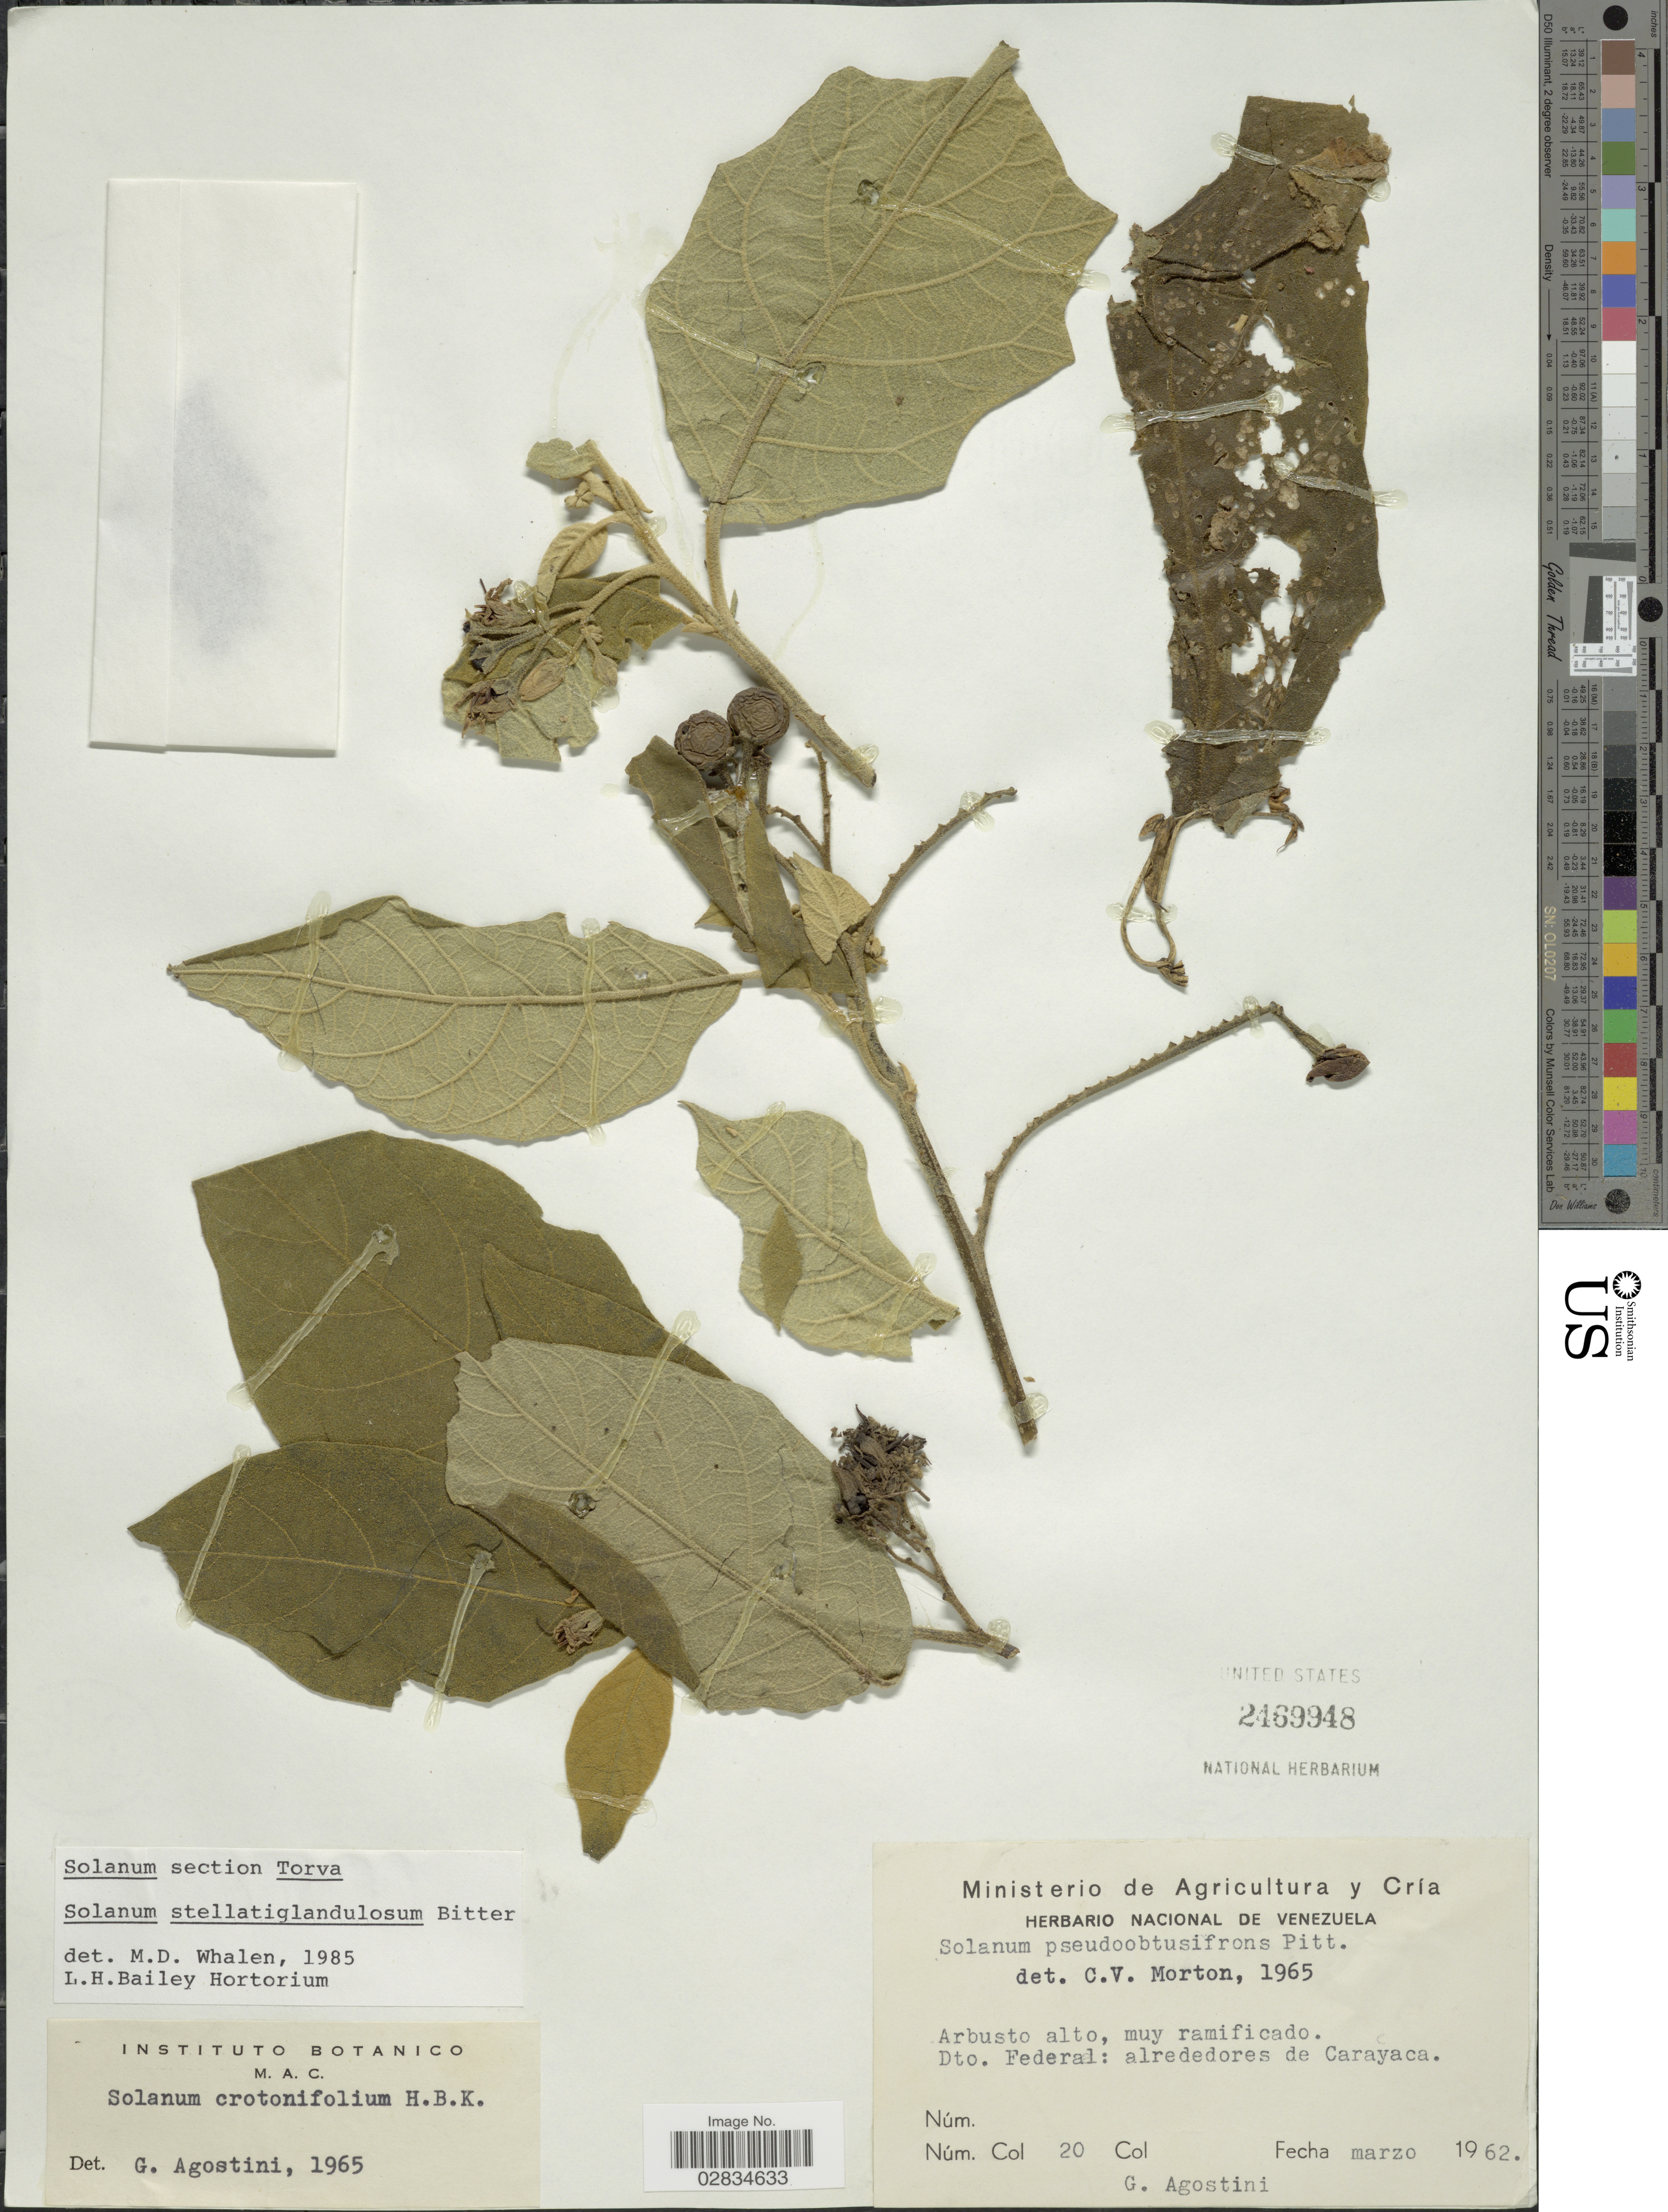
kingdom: Plantae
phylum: Tracheophyta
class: Magnoliopsida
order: Solanales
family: Solanaceae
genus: Solanum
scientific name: Solanum stellatiglandulosum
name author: Bitter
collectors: G. Agostini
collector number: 20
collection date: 1962-03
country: Venezuela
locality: Dto. Federal: alrededores de Carayaca.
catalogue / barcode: US 2469948